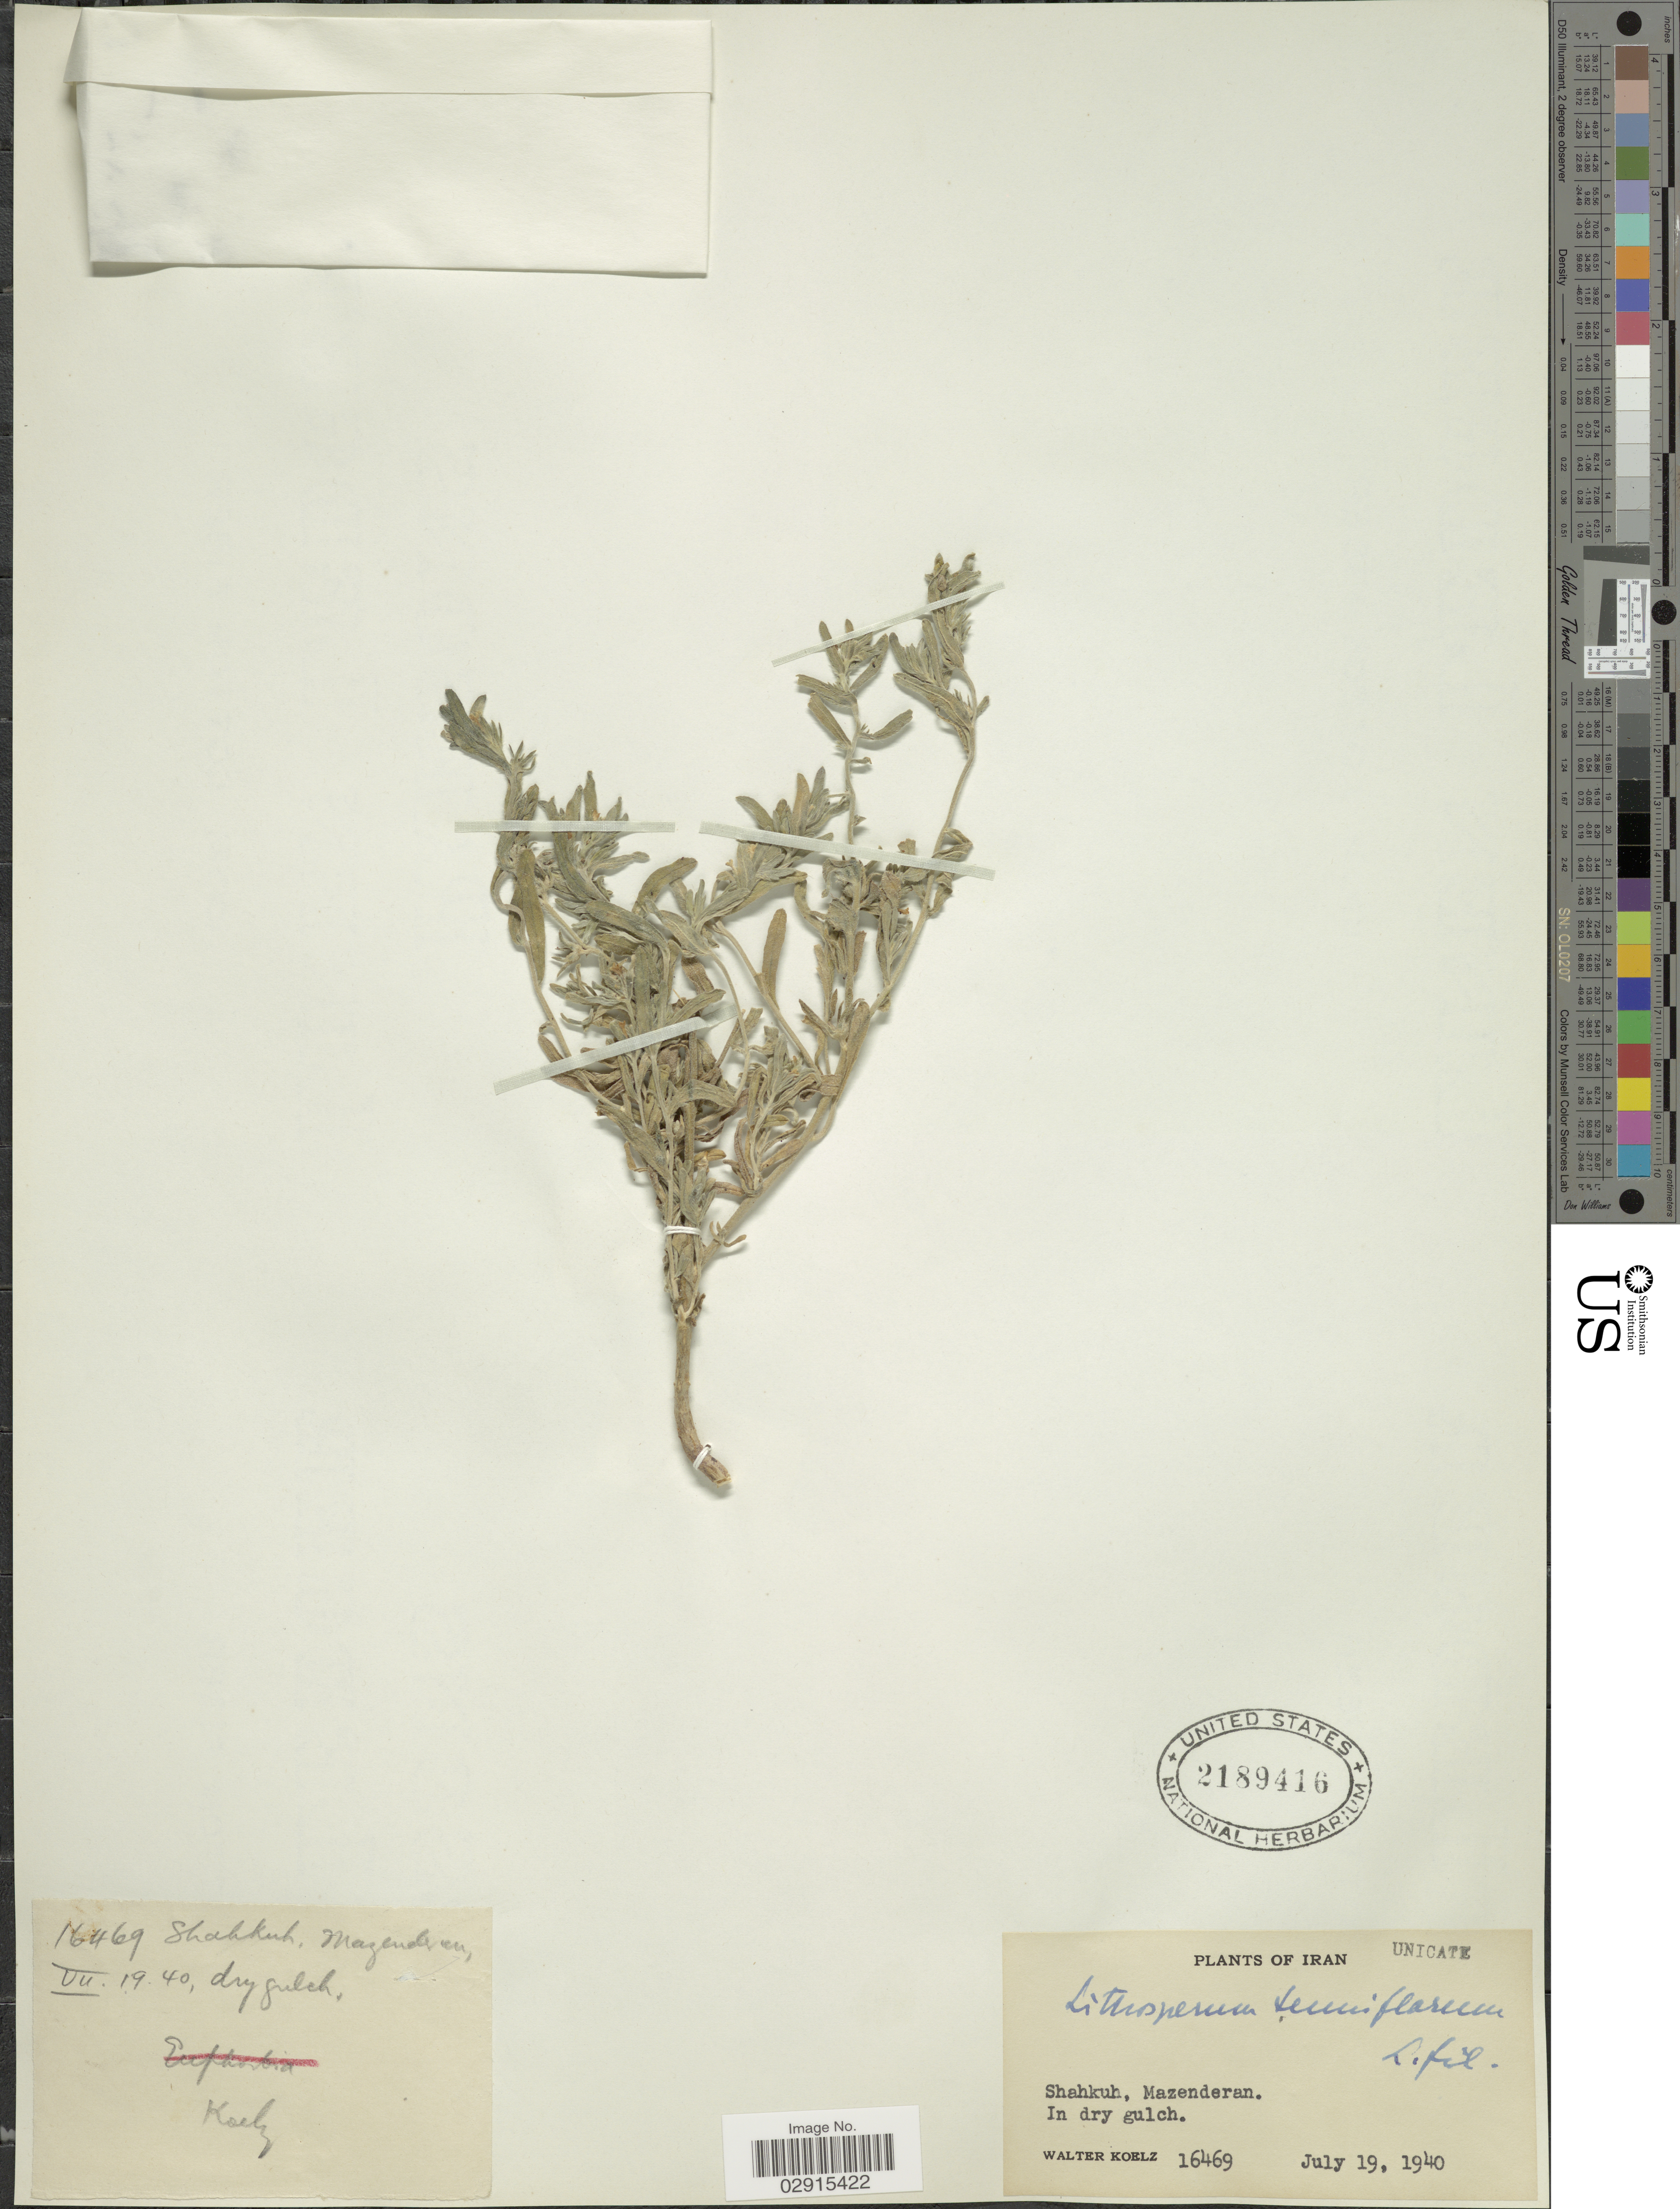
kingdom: Plantae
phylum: Tracheophyta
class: Magnoliopsida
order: Boraginales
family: Boraginaceae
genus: Lithospermum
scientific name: Lithospermum tenuiflorum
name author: L. f.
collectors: W. N. Koelz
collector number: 16469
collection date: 1940-07-19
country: Iran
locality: Shahkuh, Mazenderan.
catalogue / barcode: US 2189416